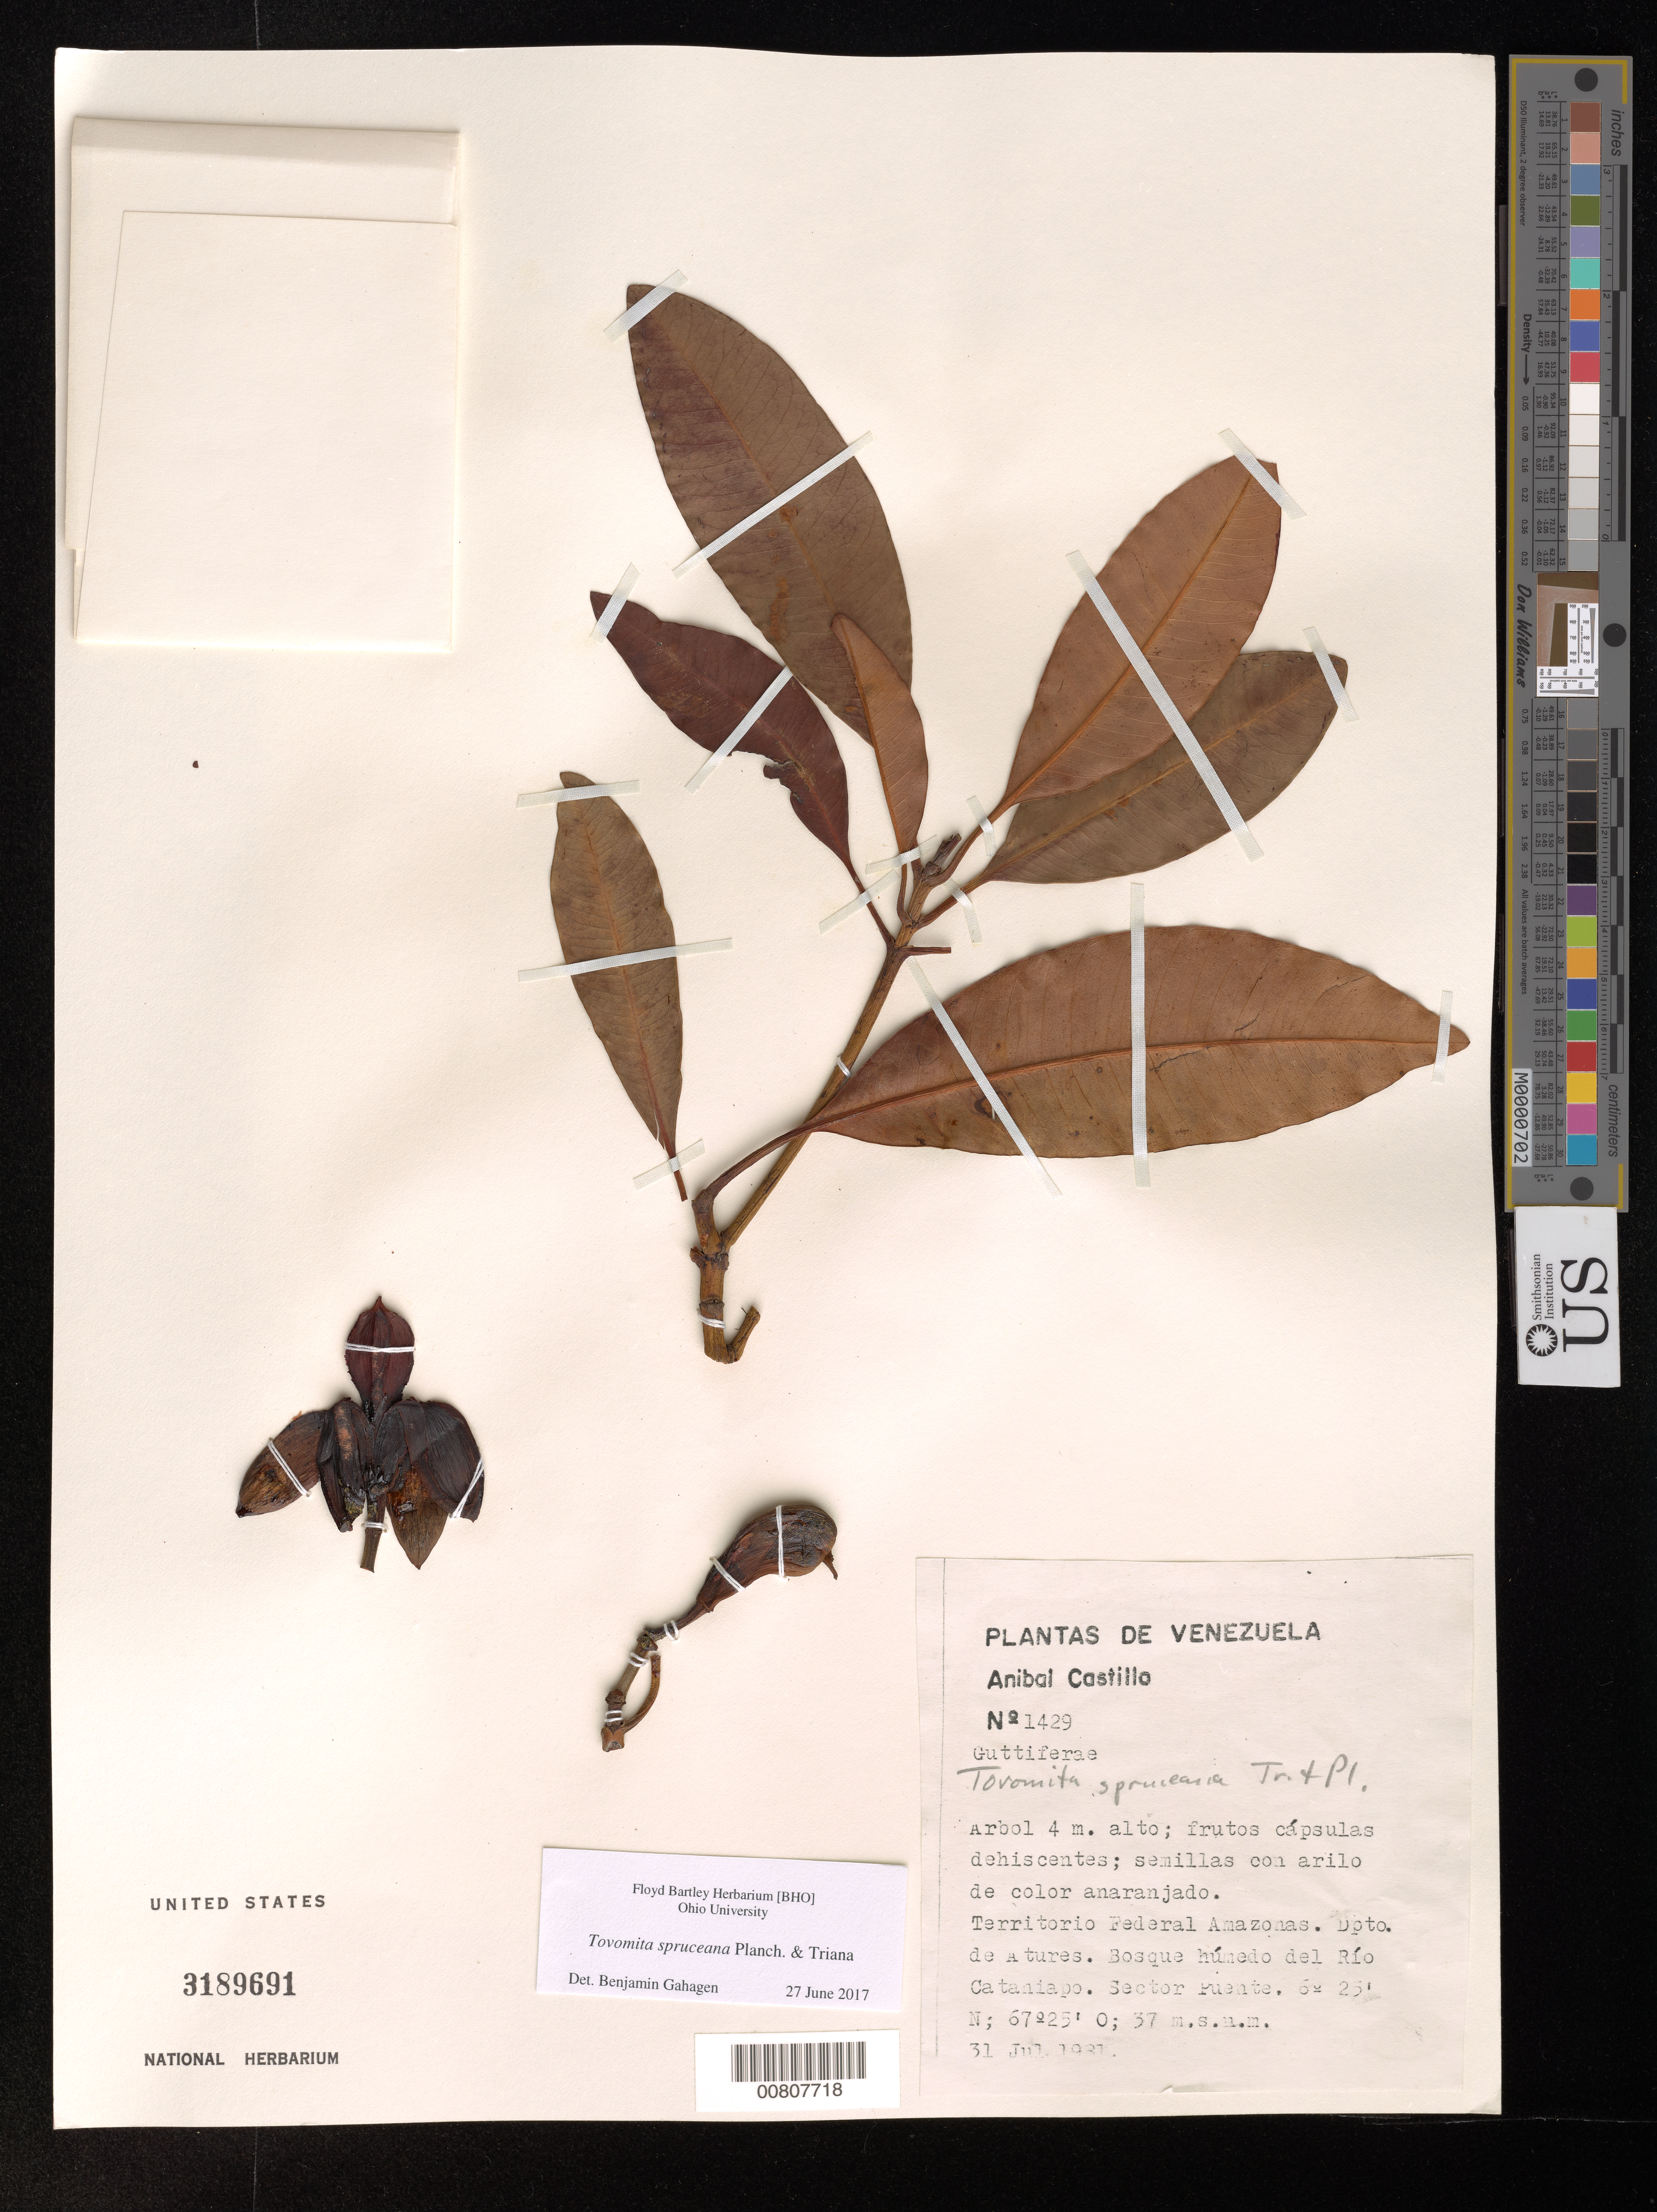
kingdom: Plantae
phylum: Tracheophyta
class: Magnoliopsida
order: Malpighiales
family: Clusiaceae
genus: Tovomita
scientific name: Tovomita spruceana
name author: Planch. & Triana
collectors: A. Castillo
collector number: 1429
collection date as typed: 31-Jul-81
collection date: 1981-07-31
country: Venezuela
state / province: Amazonas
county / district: Atures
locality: Río Cataniapo, entre la comunidad La Reforma y el puente que va hacia Samariapo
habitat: Bosque húmedo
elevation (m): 37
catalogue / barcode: US 3189691